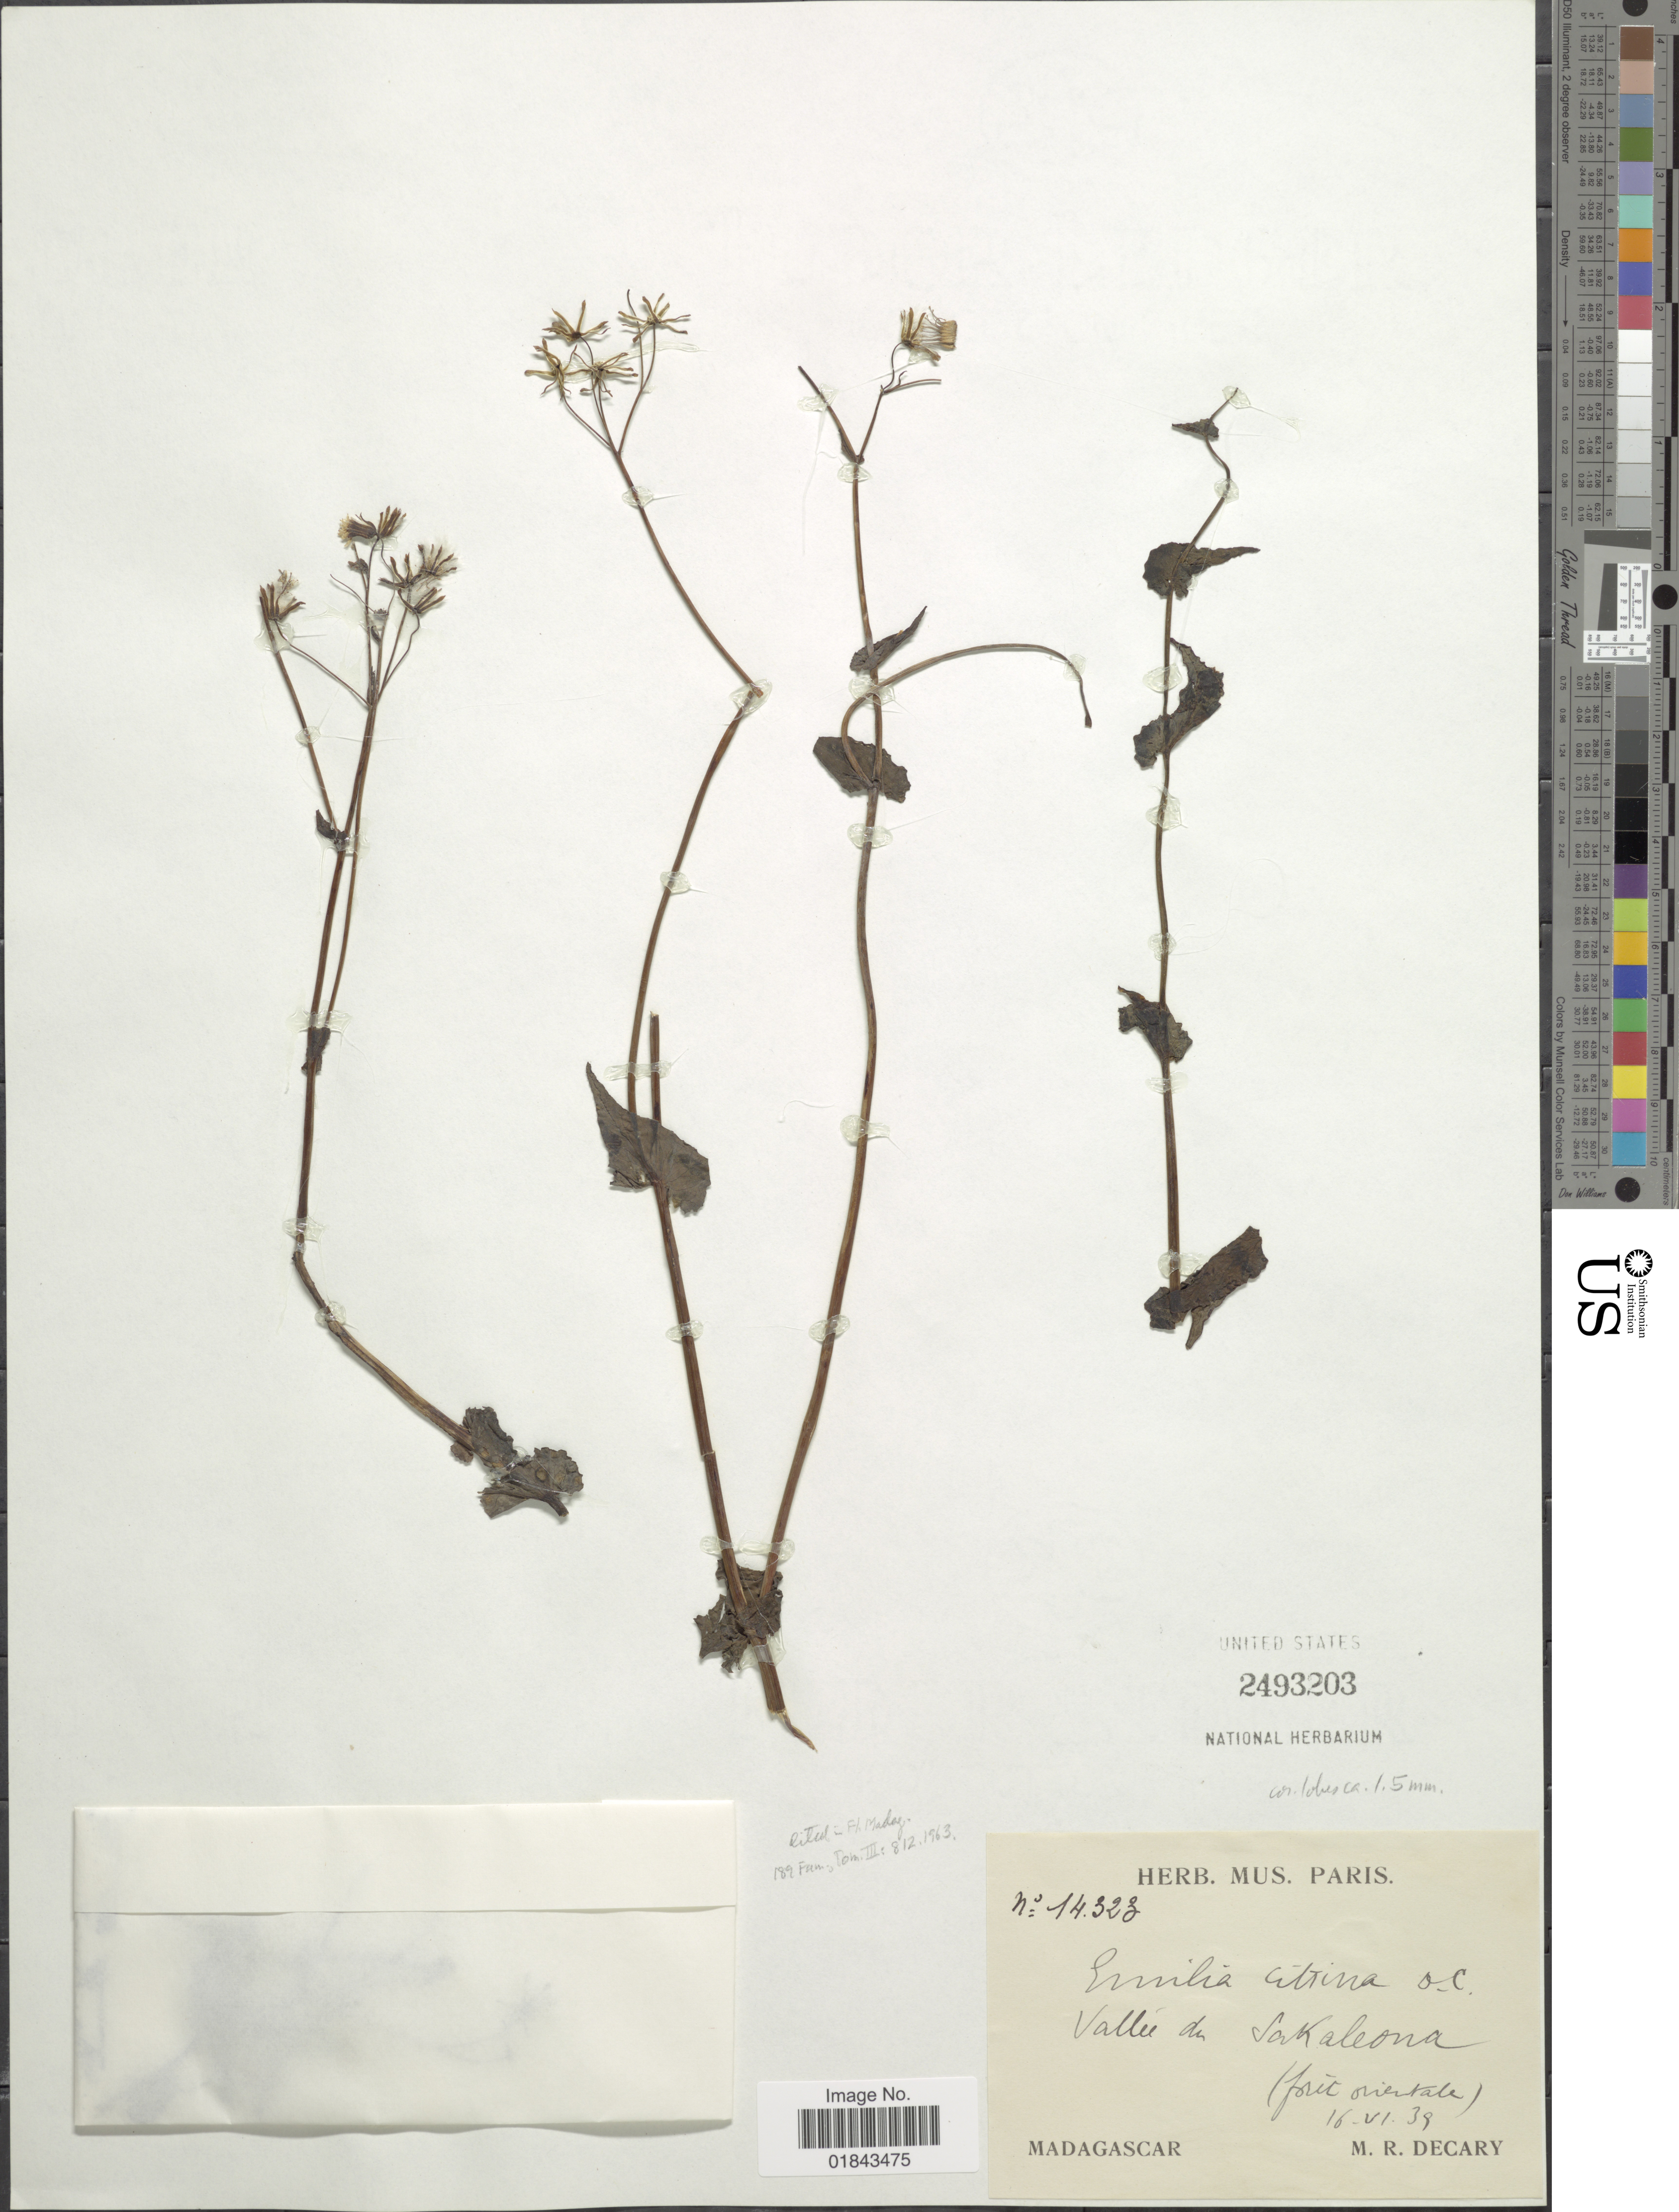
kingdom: Plantae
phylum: Tracheophyta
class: Magnoliopsida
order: Asterales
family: Asteraceae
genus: Emilia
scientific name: Emilia citrina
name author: DC.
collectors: R. Decary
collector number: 14323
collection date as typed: Transcribed d/m/y: 16/6/39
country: Madagascar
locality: Vallée du Sakaleona (forêt orientale) [Sakaleona Valley (eastern forest)]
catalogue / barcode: US 2493203